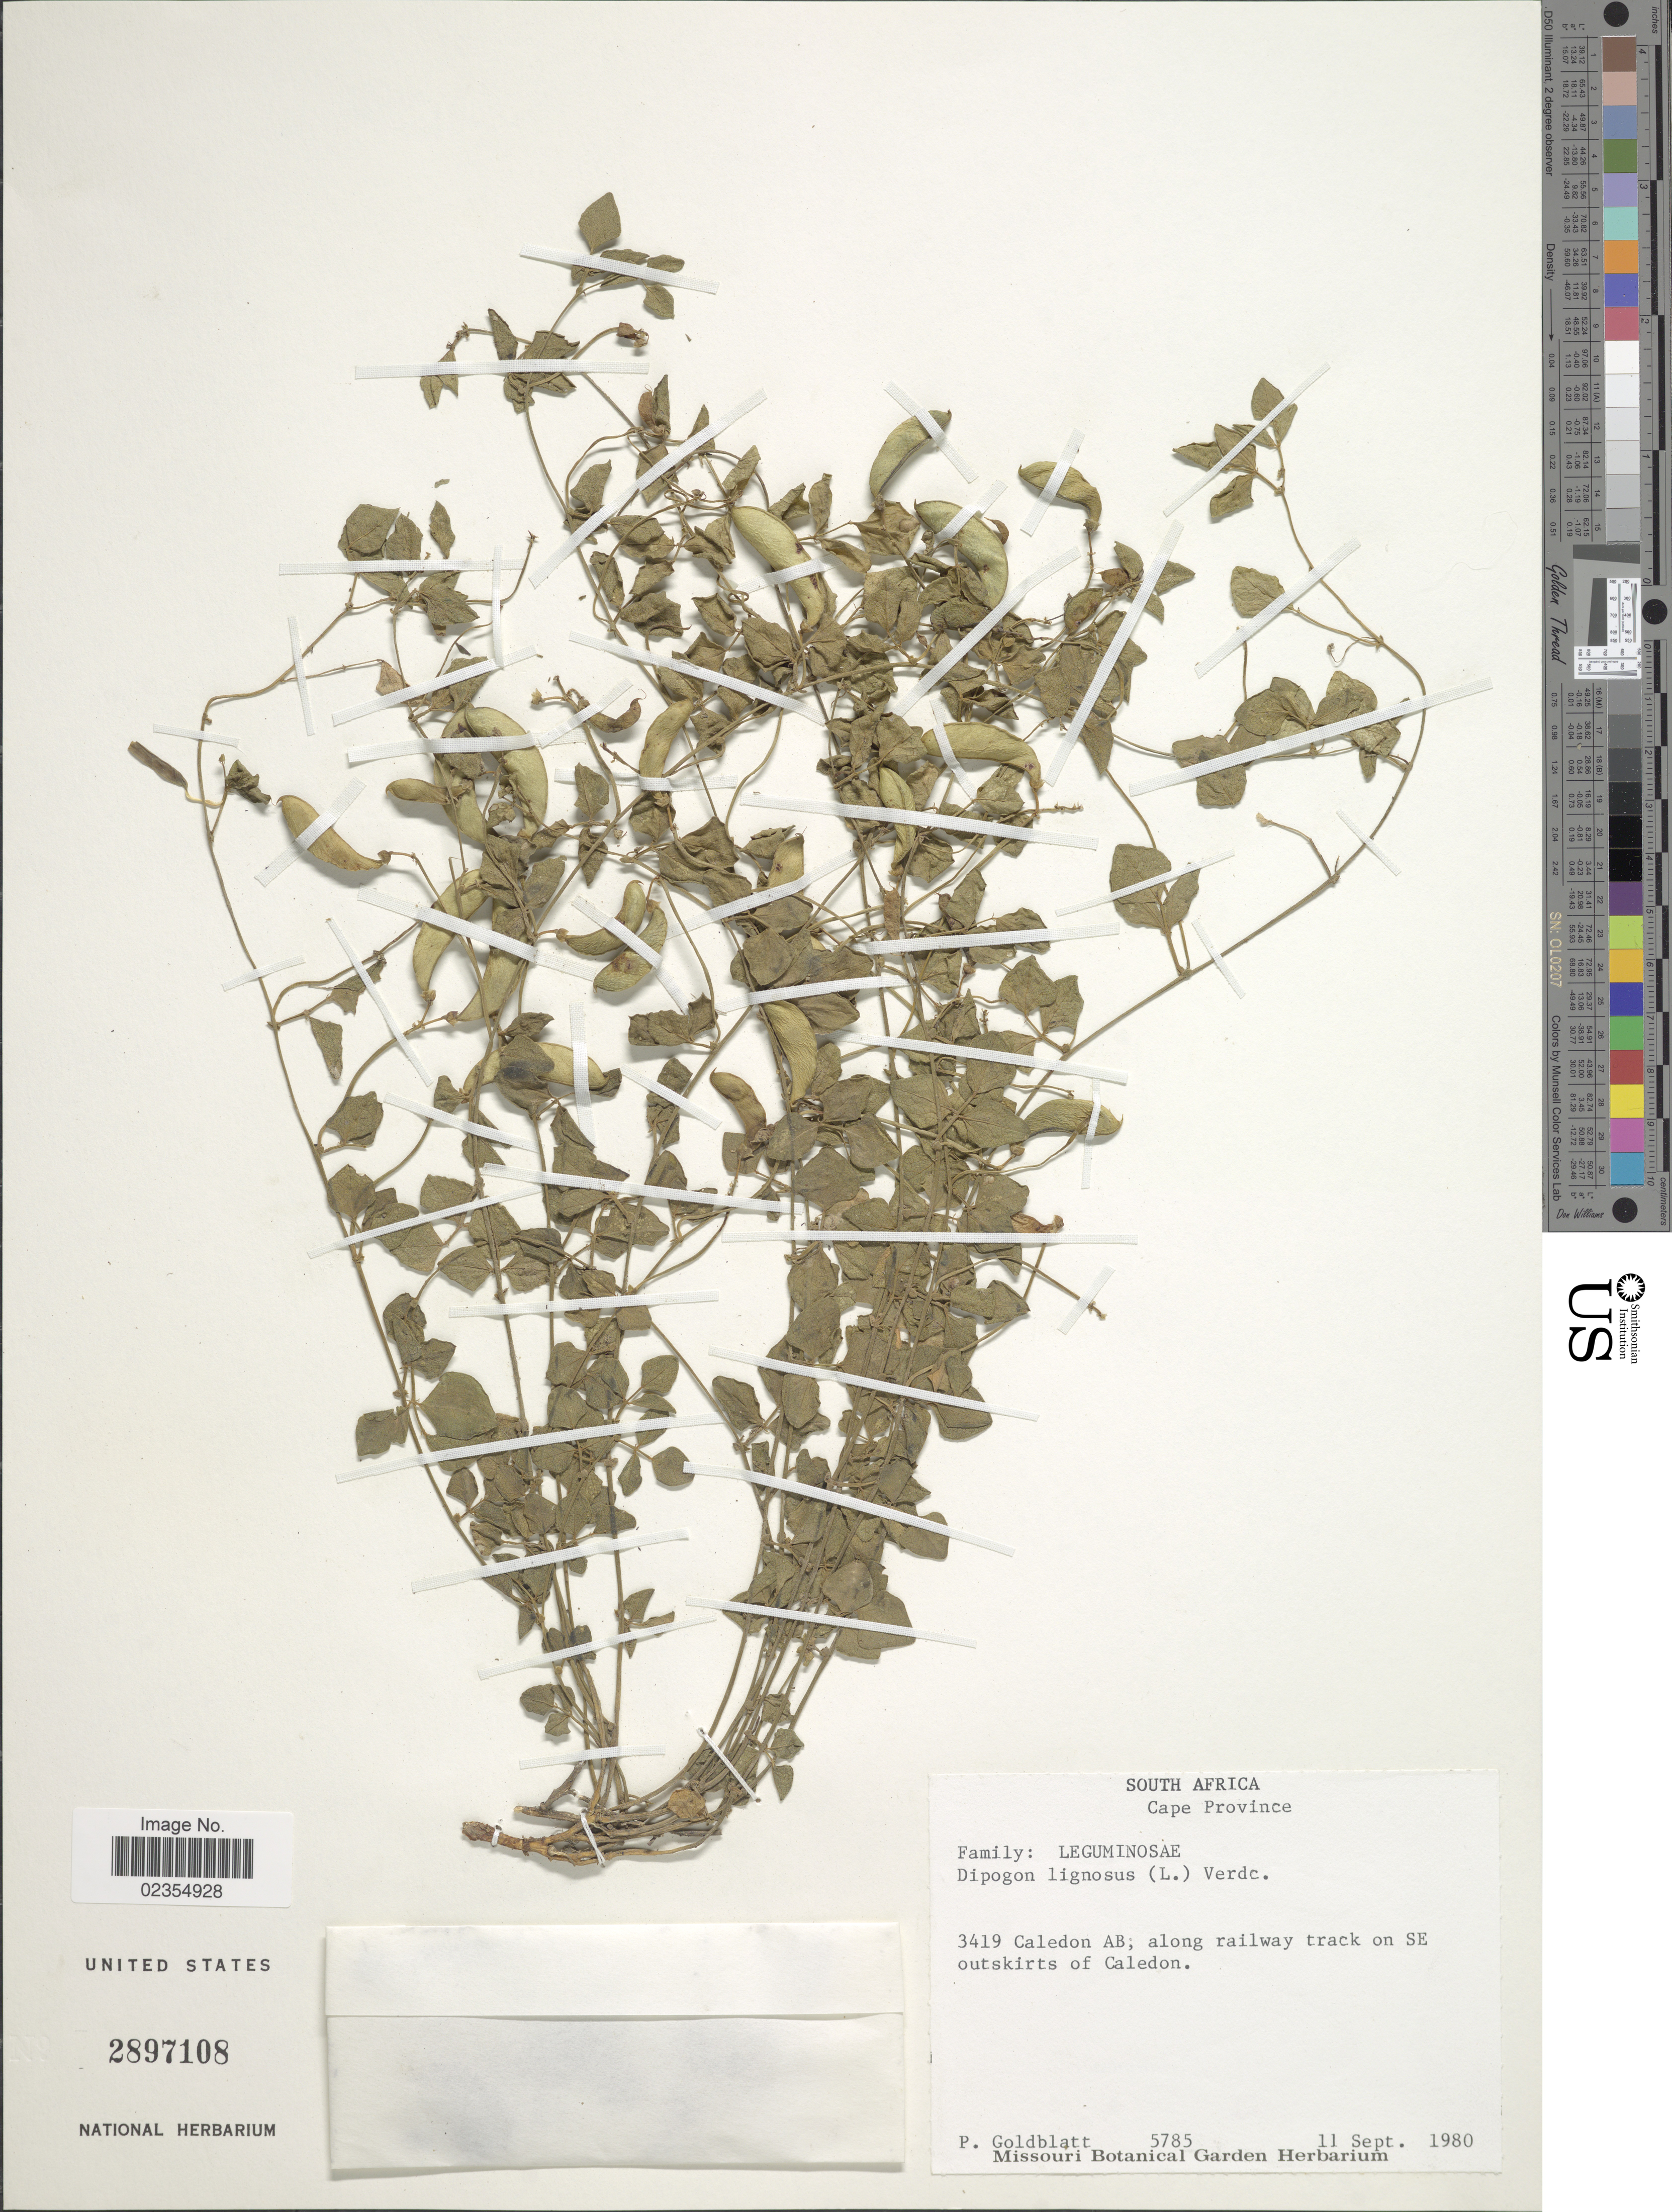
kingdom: Plantae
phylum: Tracheophyta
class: Magnoliopsida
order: Fabales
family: Fabaceae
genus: Dipogon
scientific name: Dipogon lignosus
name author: (L.) Verdc.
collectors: P. Goldblatt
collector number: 5785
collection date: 1980-09-11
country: South Africa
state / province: Western Cape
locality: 3419 Caledon Ab; along railway track on SE outskirts of Caledon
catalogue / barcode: US 2897108